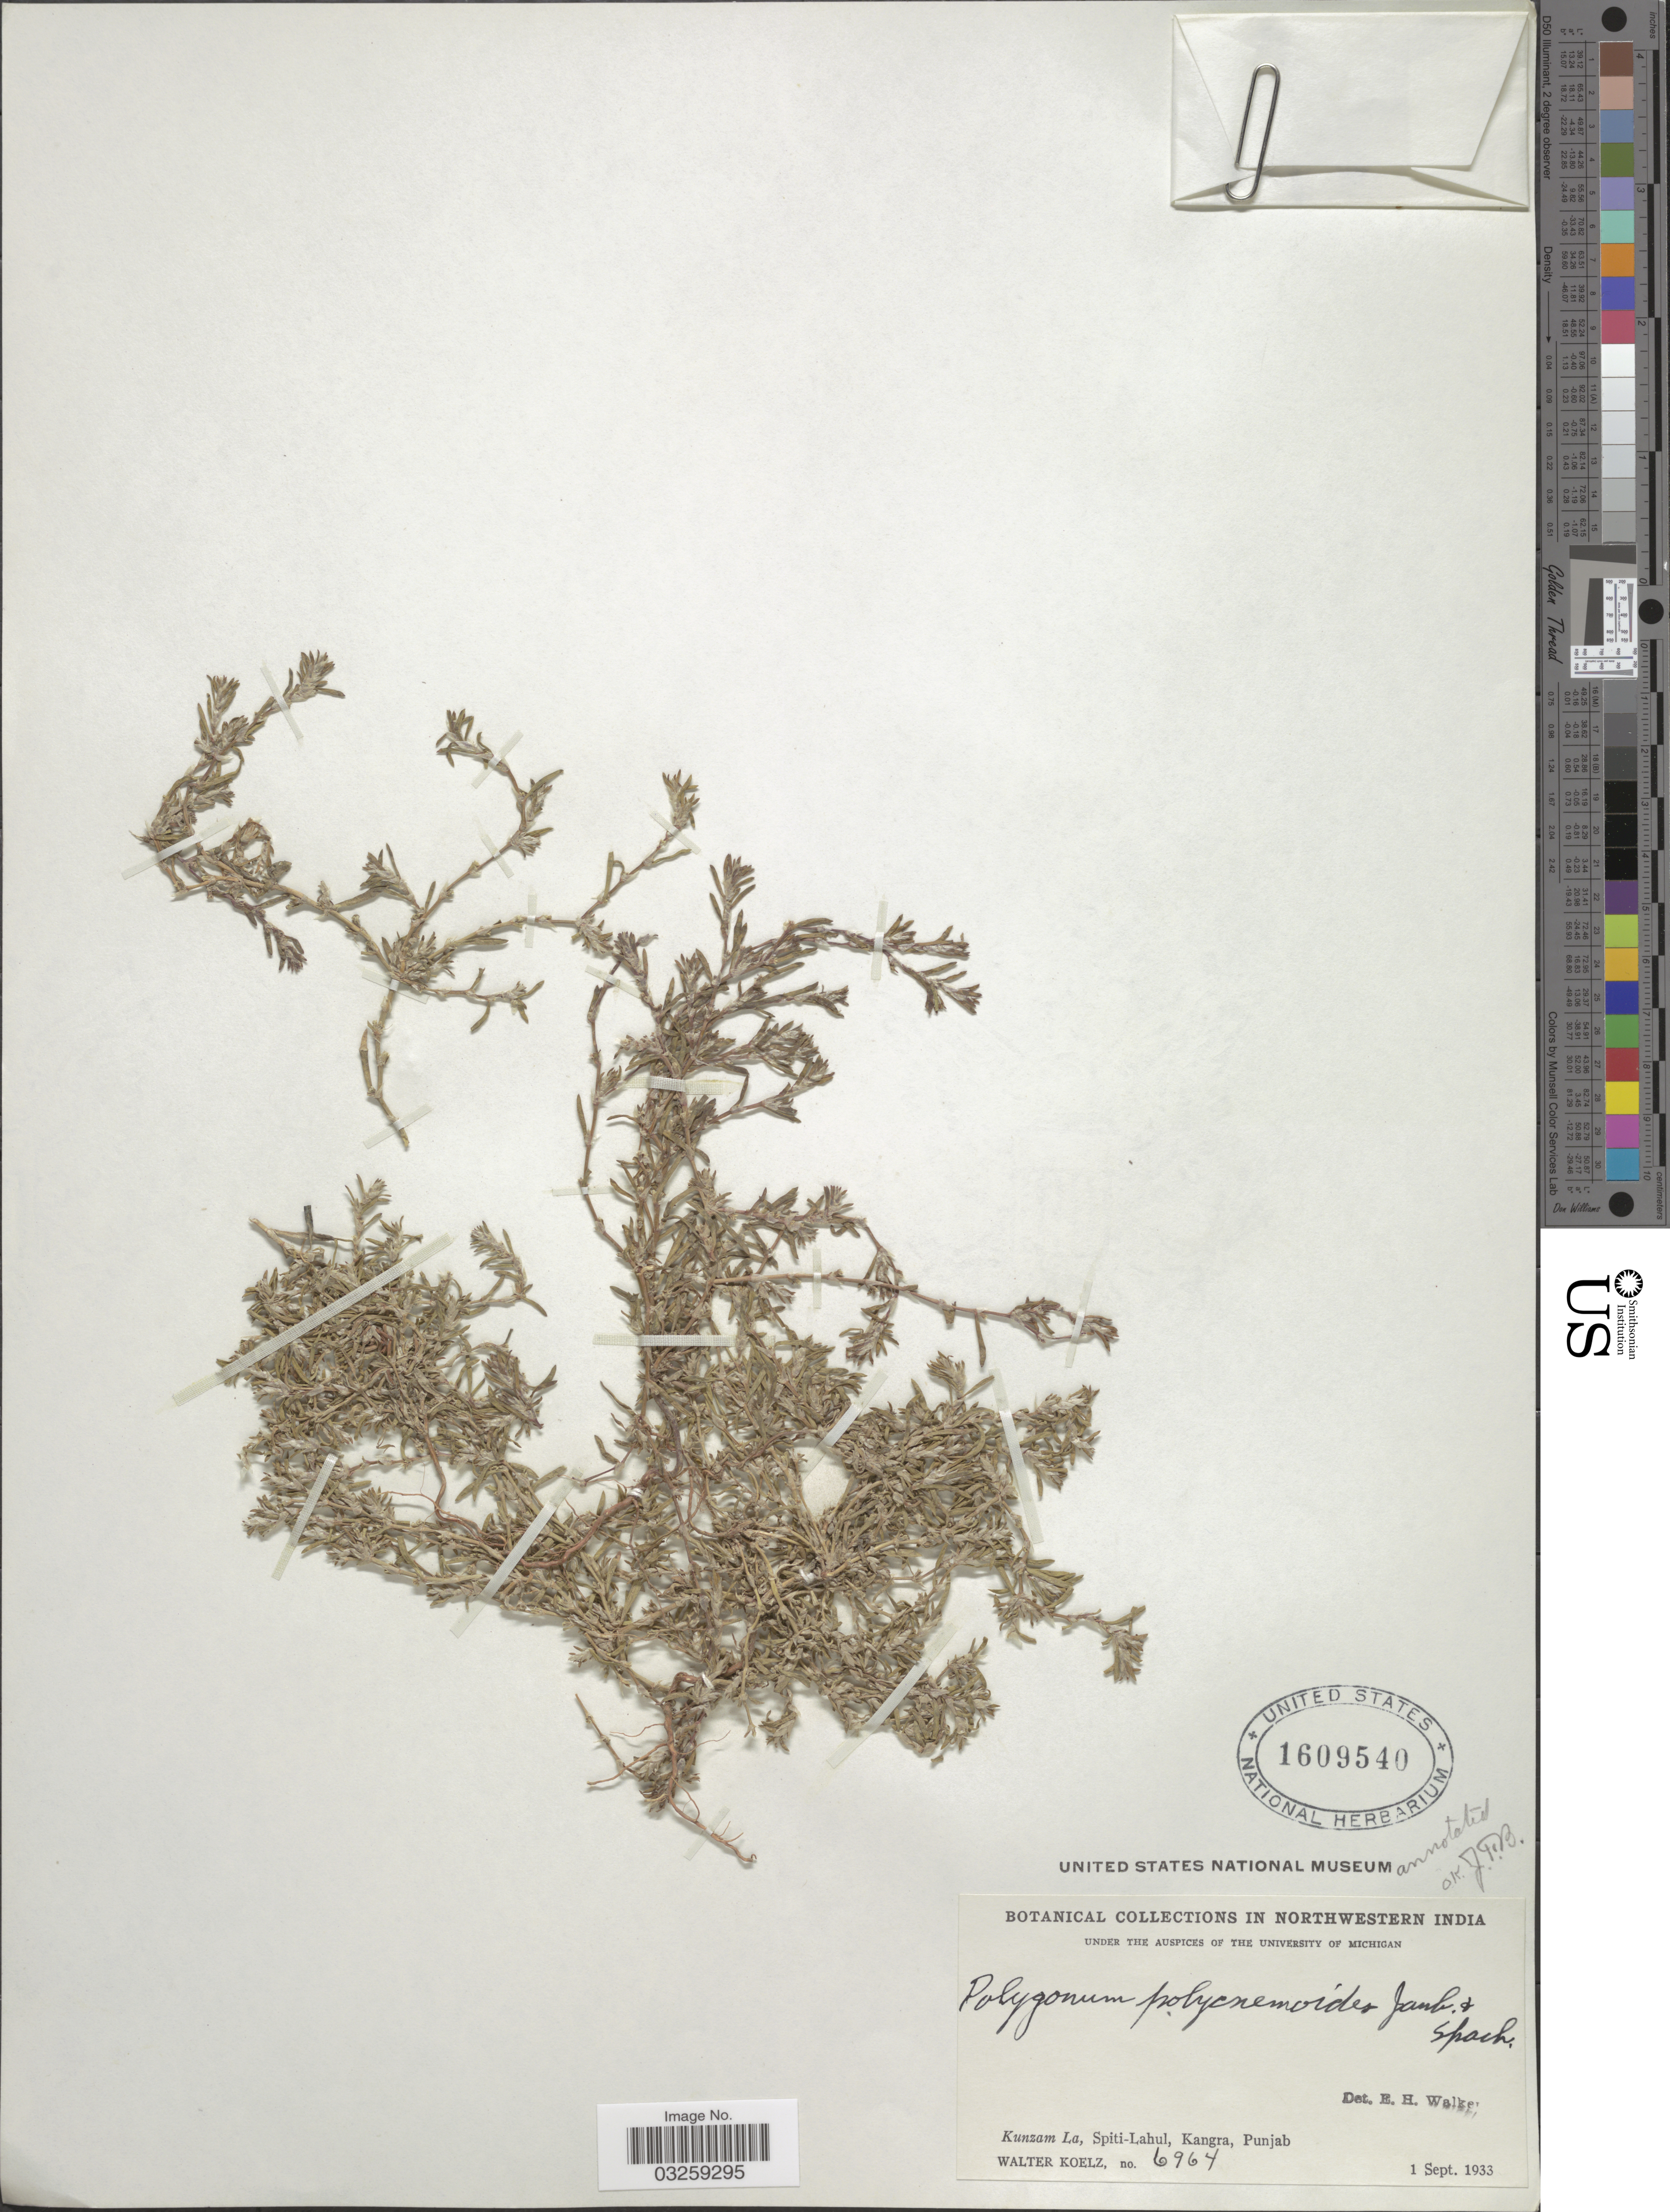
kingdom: Plantae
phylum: Tracheophyta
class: Magnoliopsida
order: Caryophyllales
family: Polygonaceae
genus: Polygonum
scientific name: Polygonum polycnemoides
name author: Jaub. & Spach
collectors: W. N. Koelz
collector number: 6964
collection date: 1933-09-01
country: India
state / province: Punjab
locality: Northwestern India. Kunzam La, Spiti-Lahul, Kangra.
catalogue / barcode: US 1609540